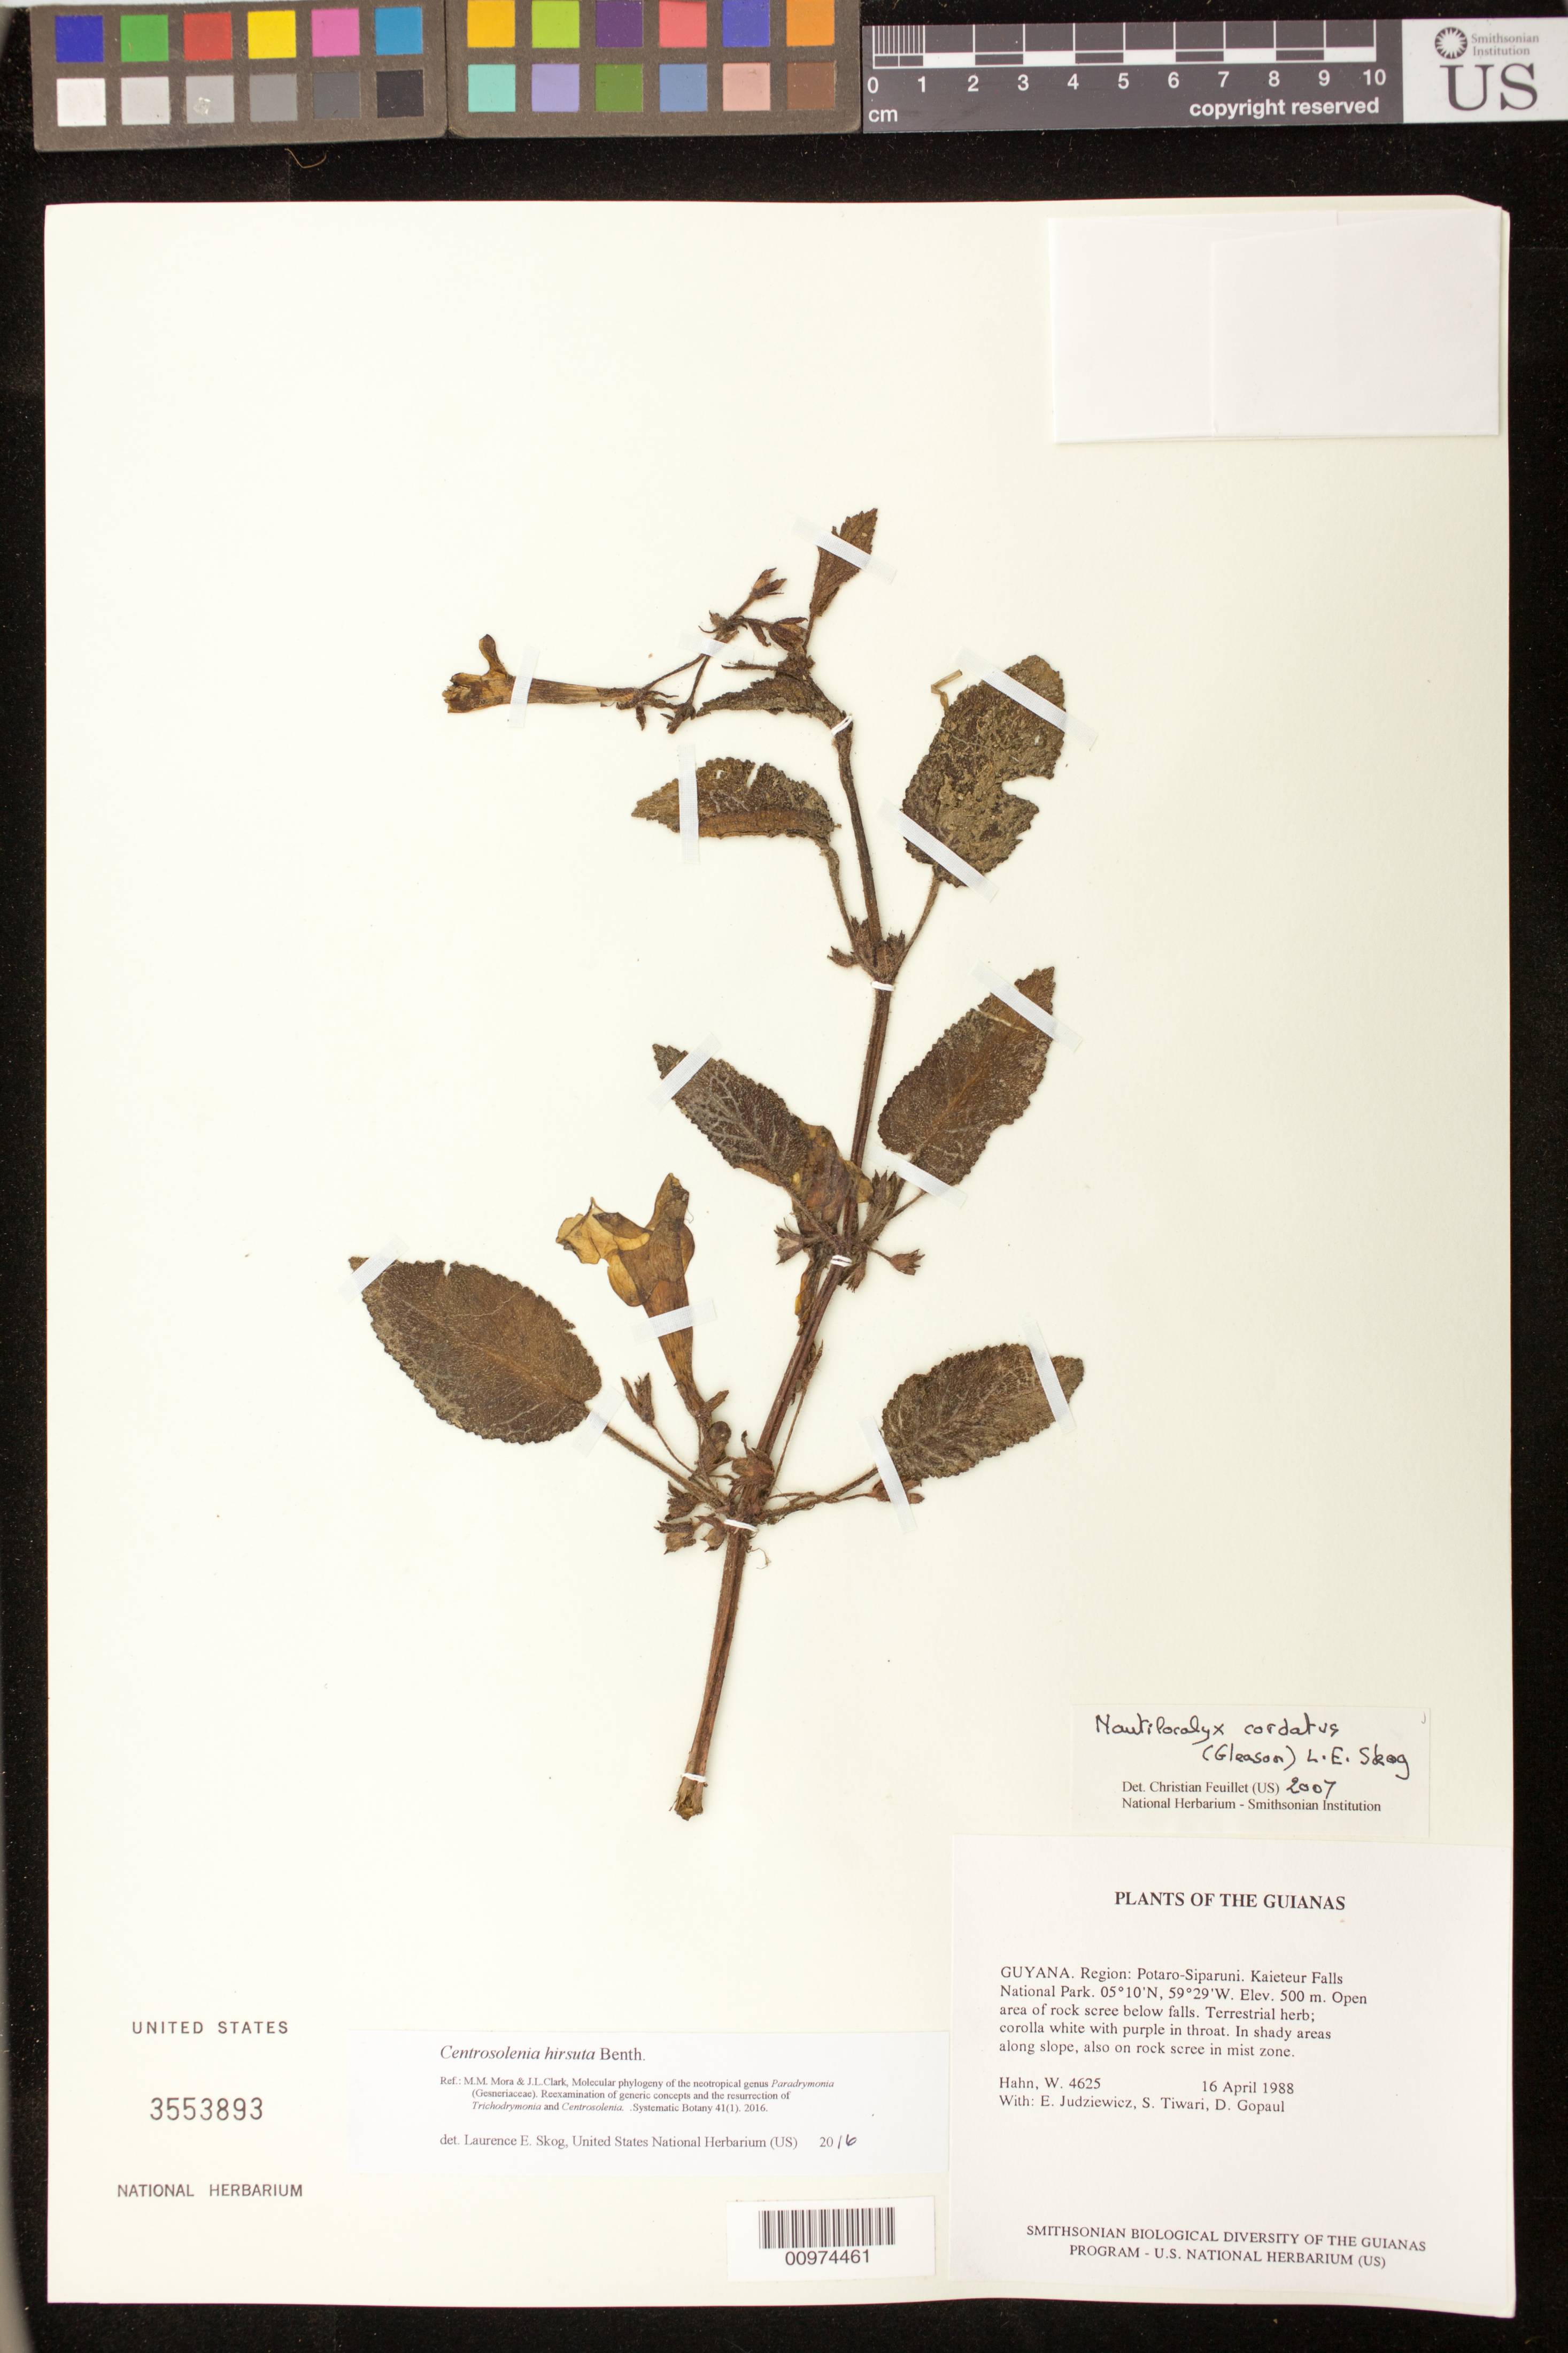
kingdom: Plantae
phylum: Tracheophyta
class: Magnoliopsida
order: Lamiales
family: Gesneriaceae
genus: Centrosolenia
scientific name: Centrosolenia hirsuta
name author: Benth.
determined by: Skog, Laurence E.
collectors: W. J. Hahn, E. J. Judziewicz, S. Tiwari & D. Gopaul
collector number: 4625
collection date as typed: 16 Apr 1988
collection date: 1988-04-16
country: Guyana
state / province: Potaro-Siparuni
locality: Region: Potaro Siparuni. Kaieteur Falls National Park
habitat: Open area of rock screee below falls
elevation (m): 500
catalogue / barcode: US 3553893